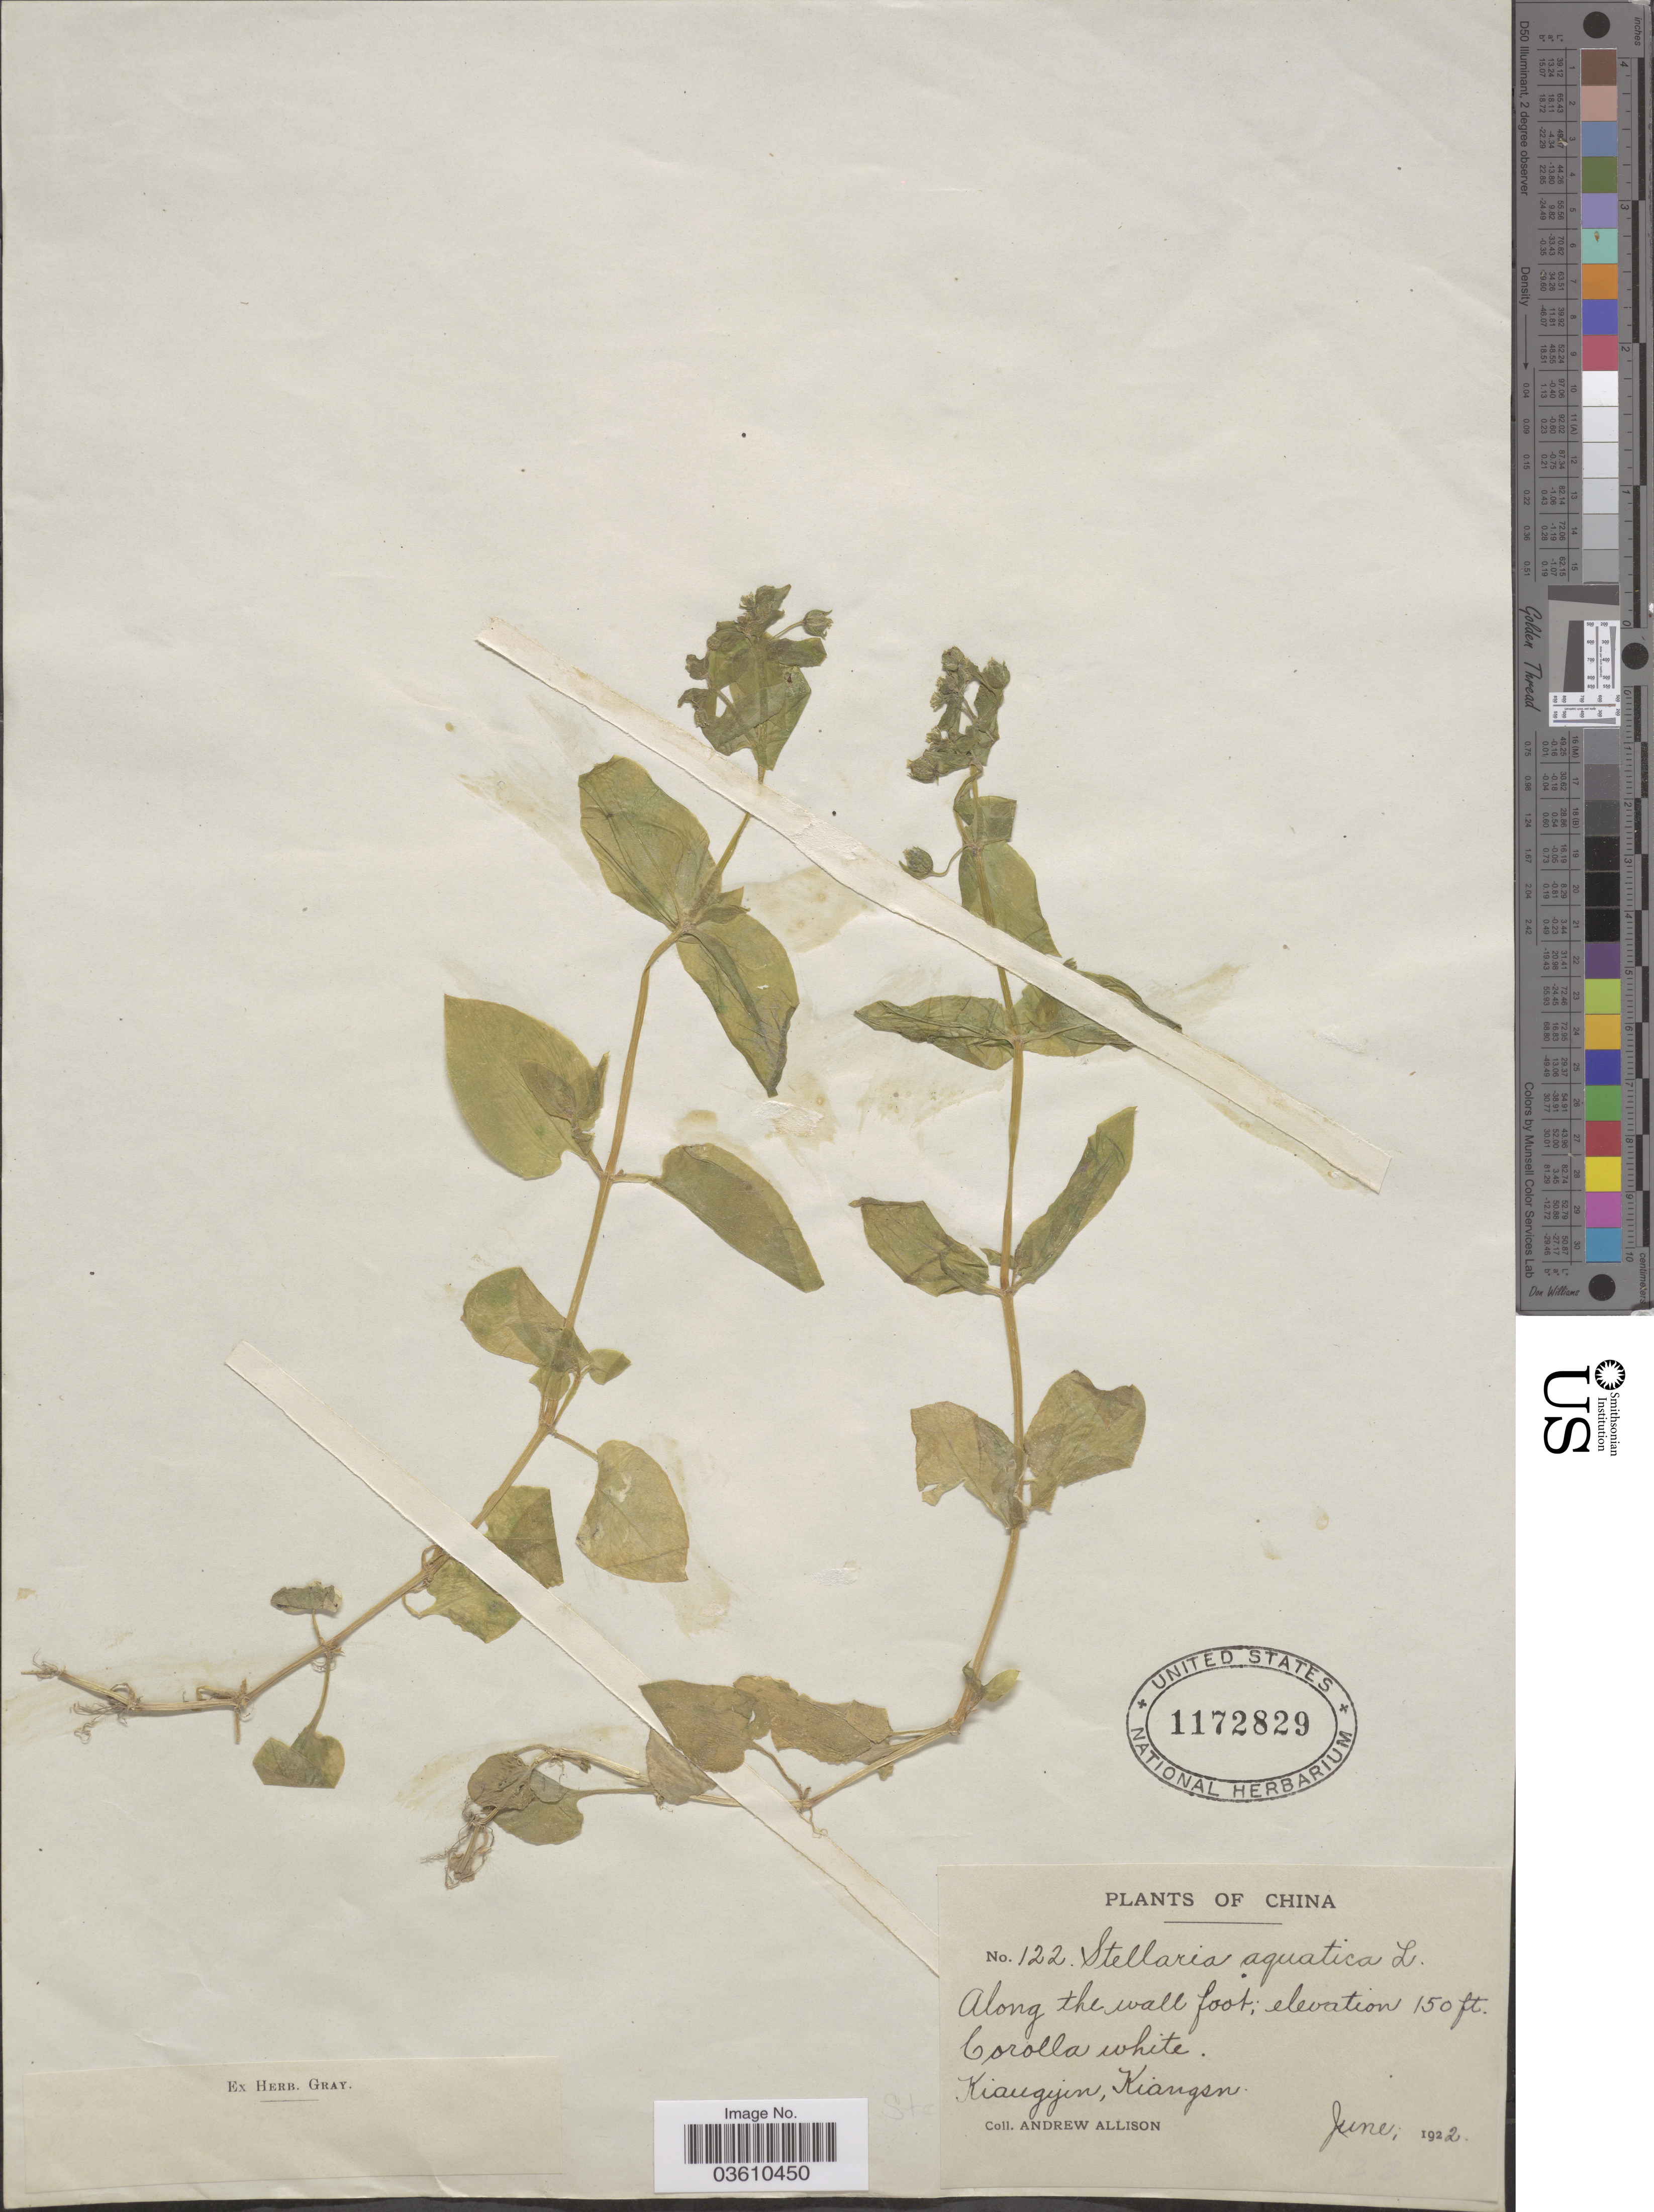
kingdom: Plantae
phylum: Tracheophyta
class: Magnoliopsida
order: Caryophyllales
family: Caryophyllaceae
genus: Stellaria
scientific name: Stellaria aquatica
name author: L.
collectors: A. Allison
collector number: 122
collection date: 1922-06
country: China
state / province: Jiangsu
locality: Along the wall foot. Kiangyin, Kiangsu.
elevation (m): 46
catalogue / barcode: US 1172829